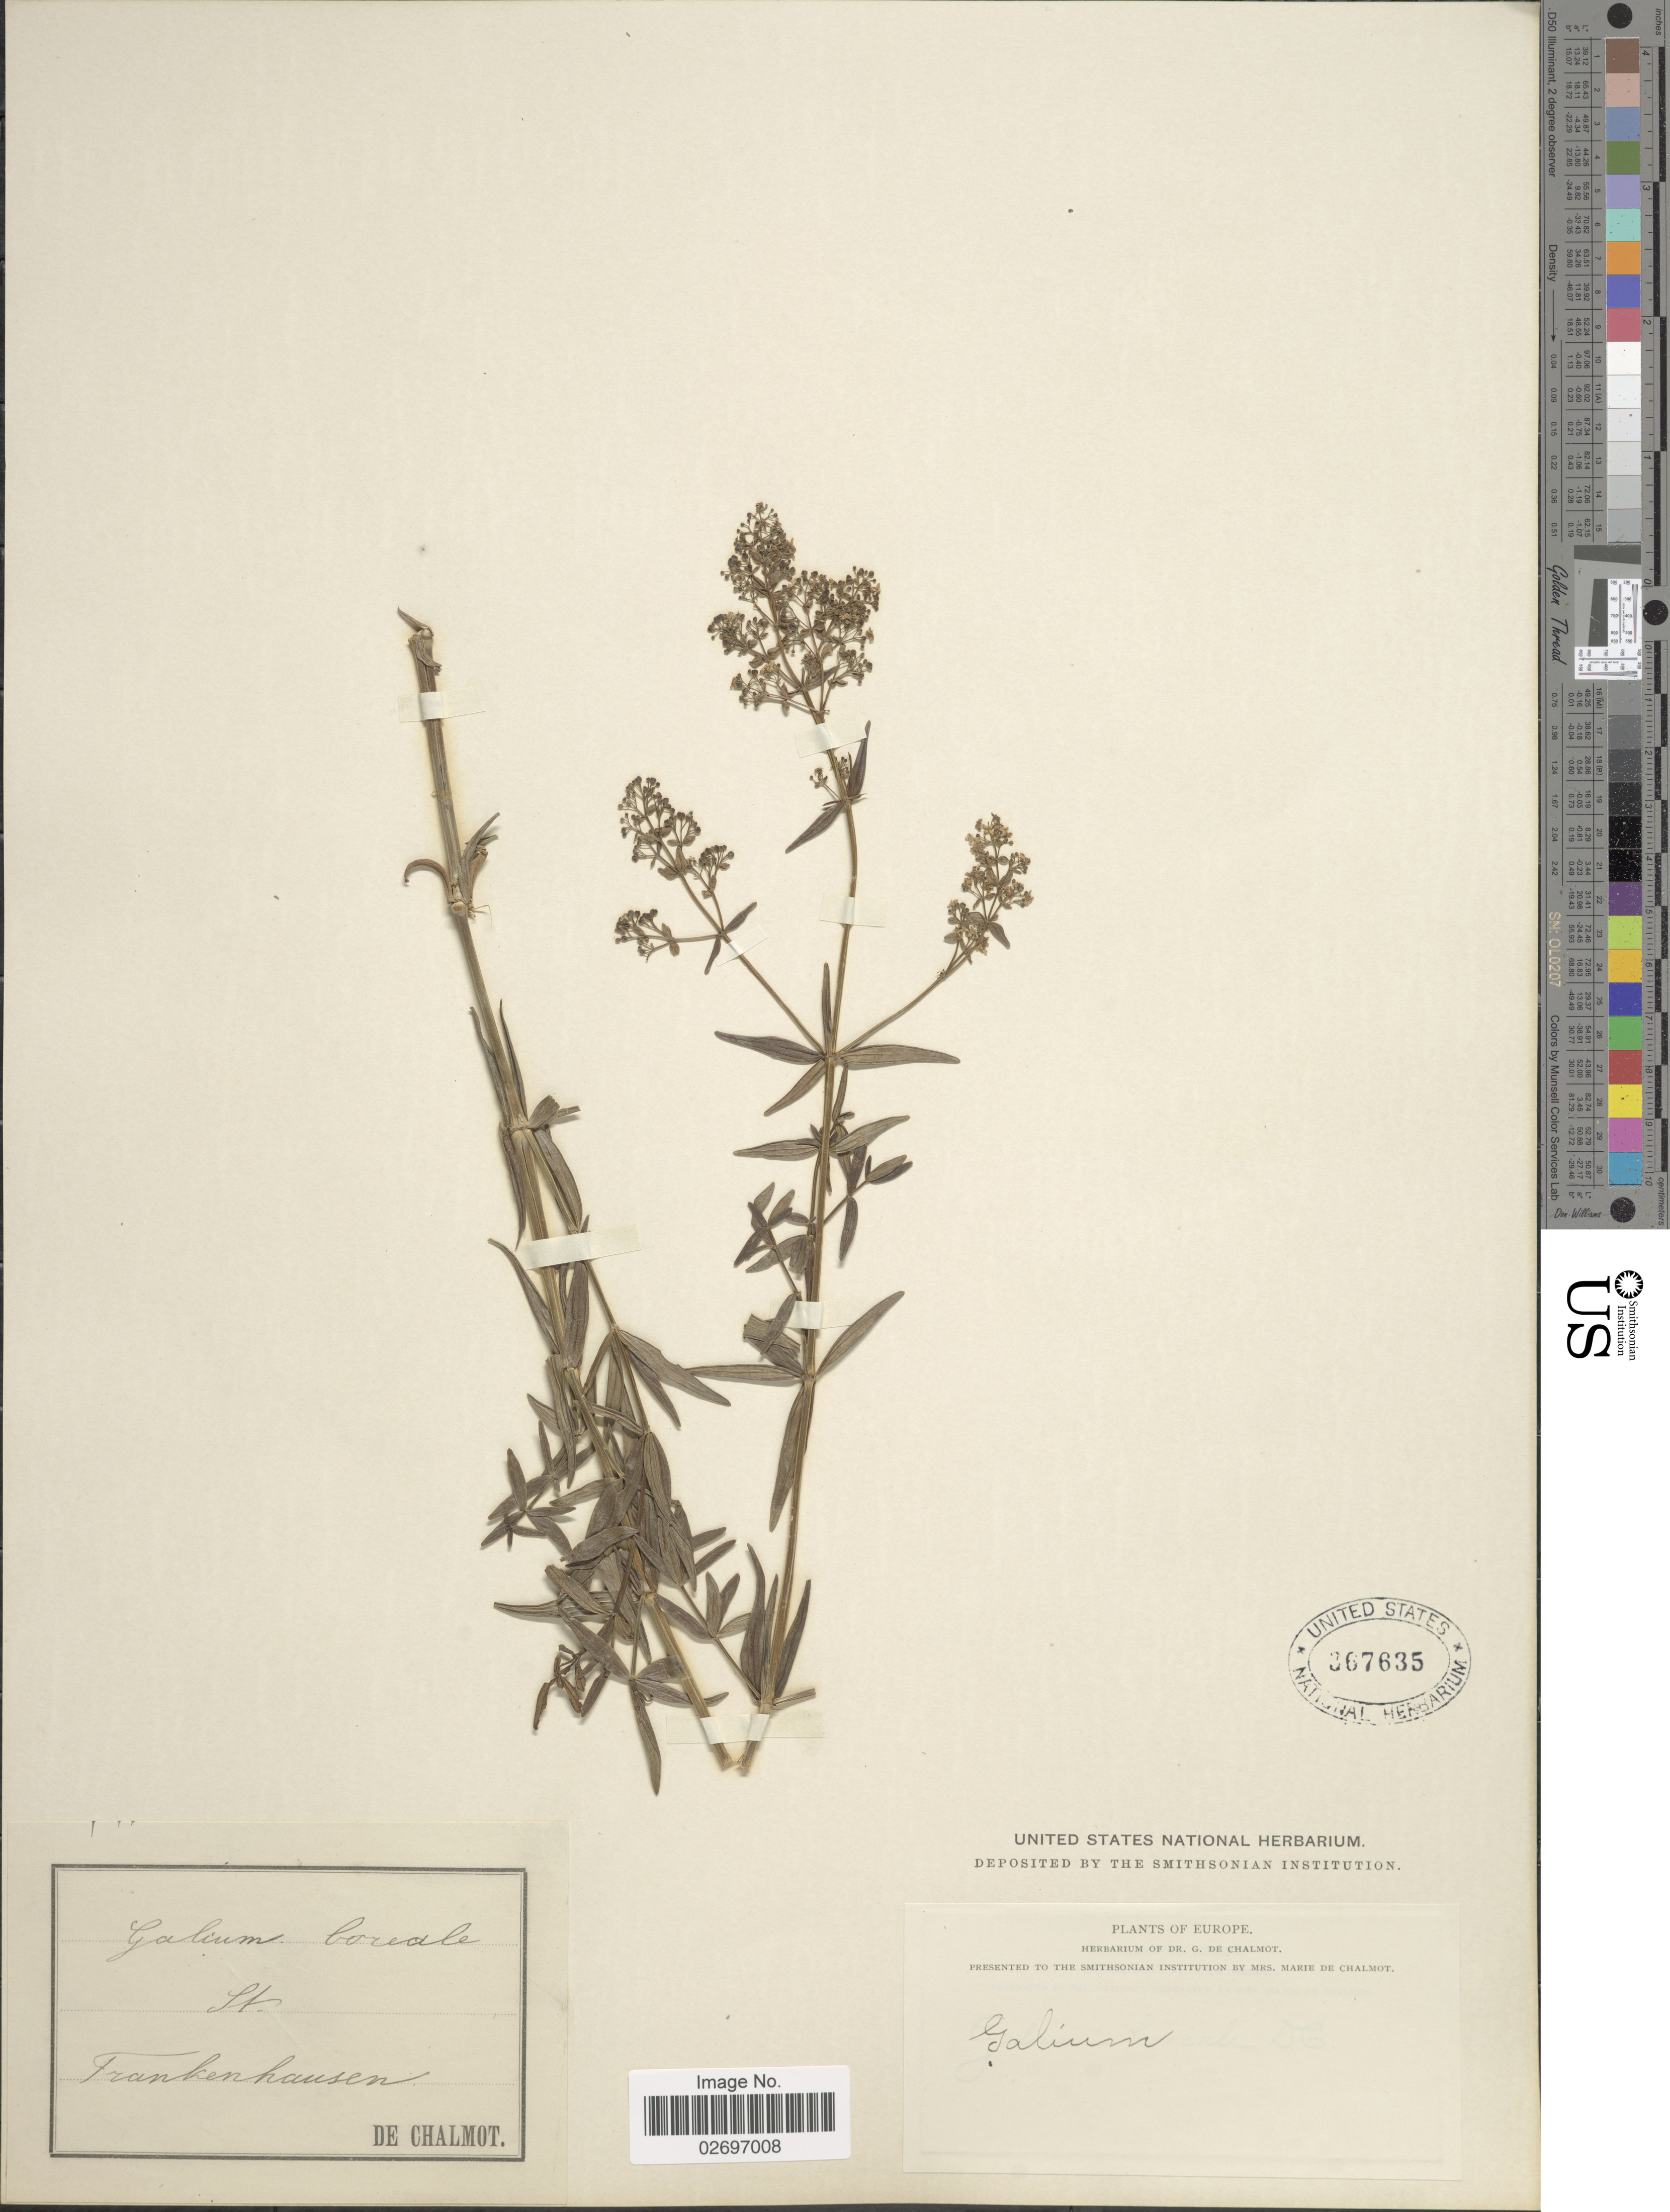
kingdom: Plantae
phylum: Tracheophyta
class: Magnoliopsida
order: Gentianales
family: Rubiaceae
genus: Galium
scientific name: Galium boreale L.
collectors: G. de Chalmot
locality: Europe, St, Frankenhausen [unsure placement]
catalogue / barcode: US 367635